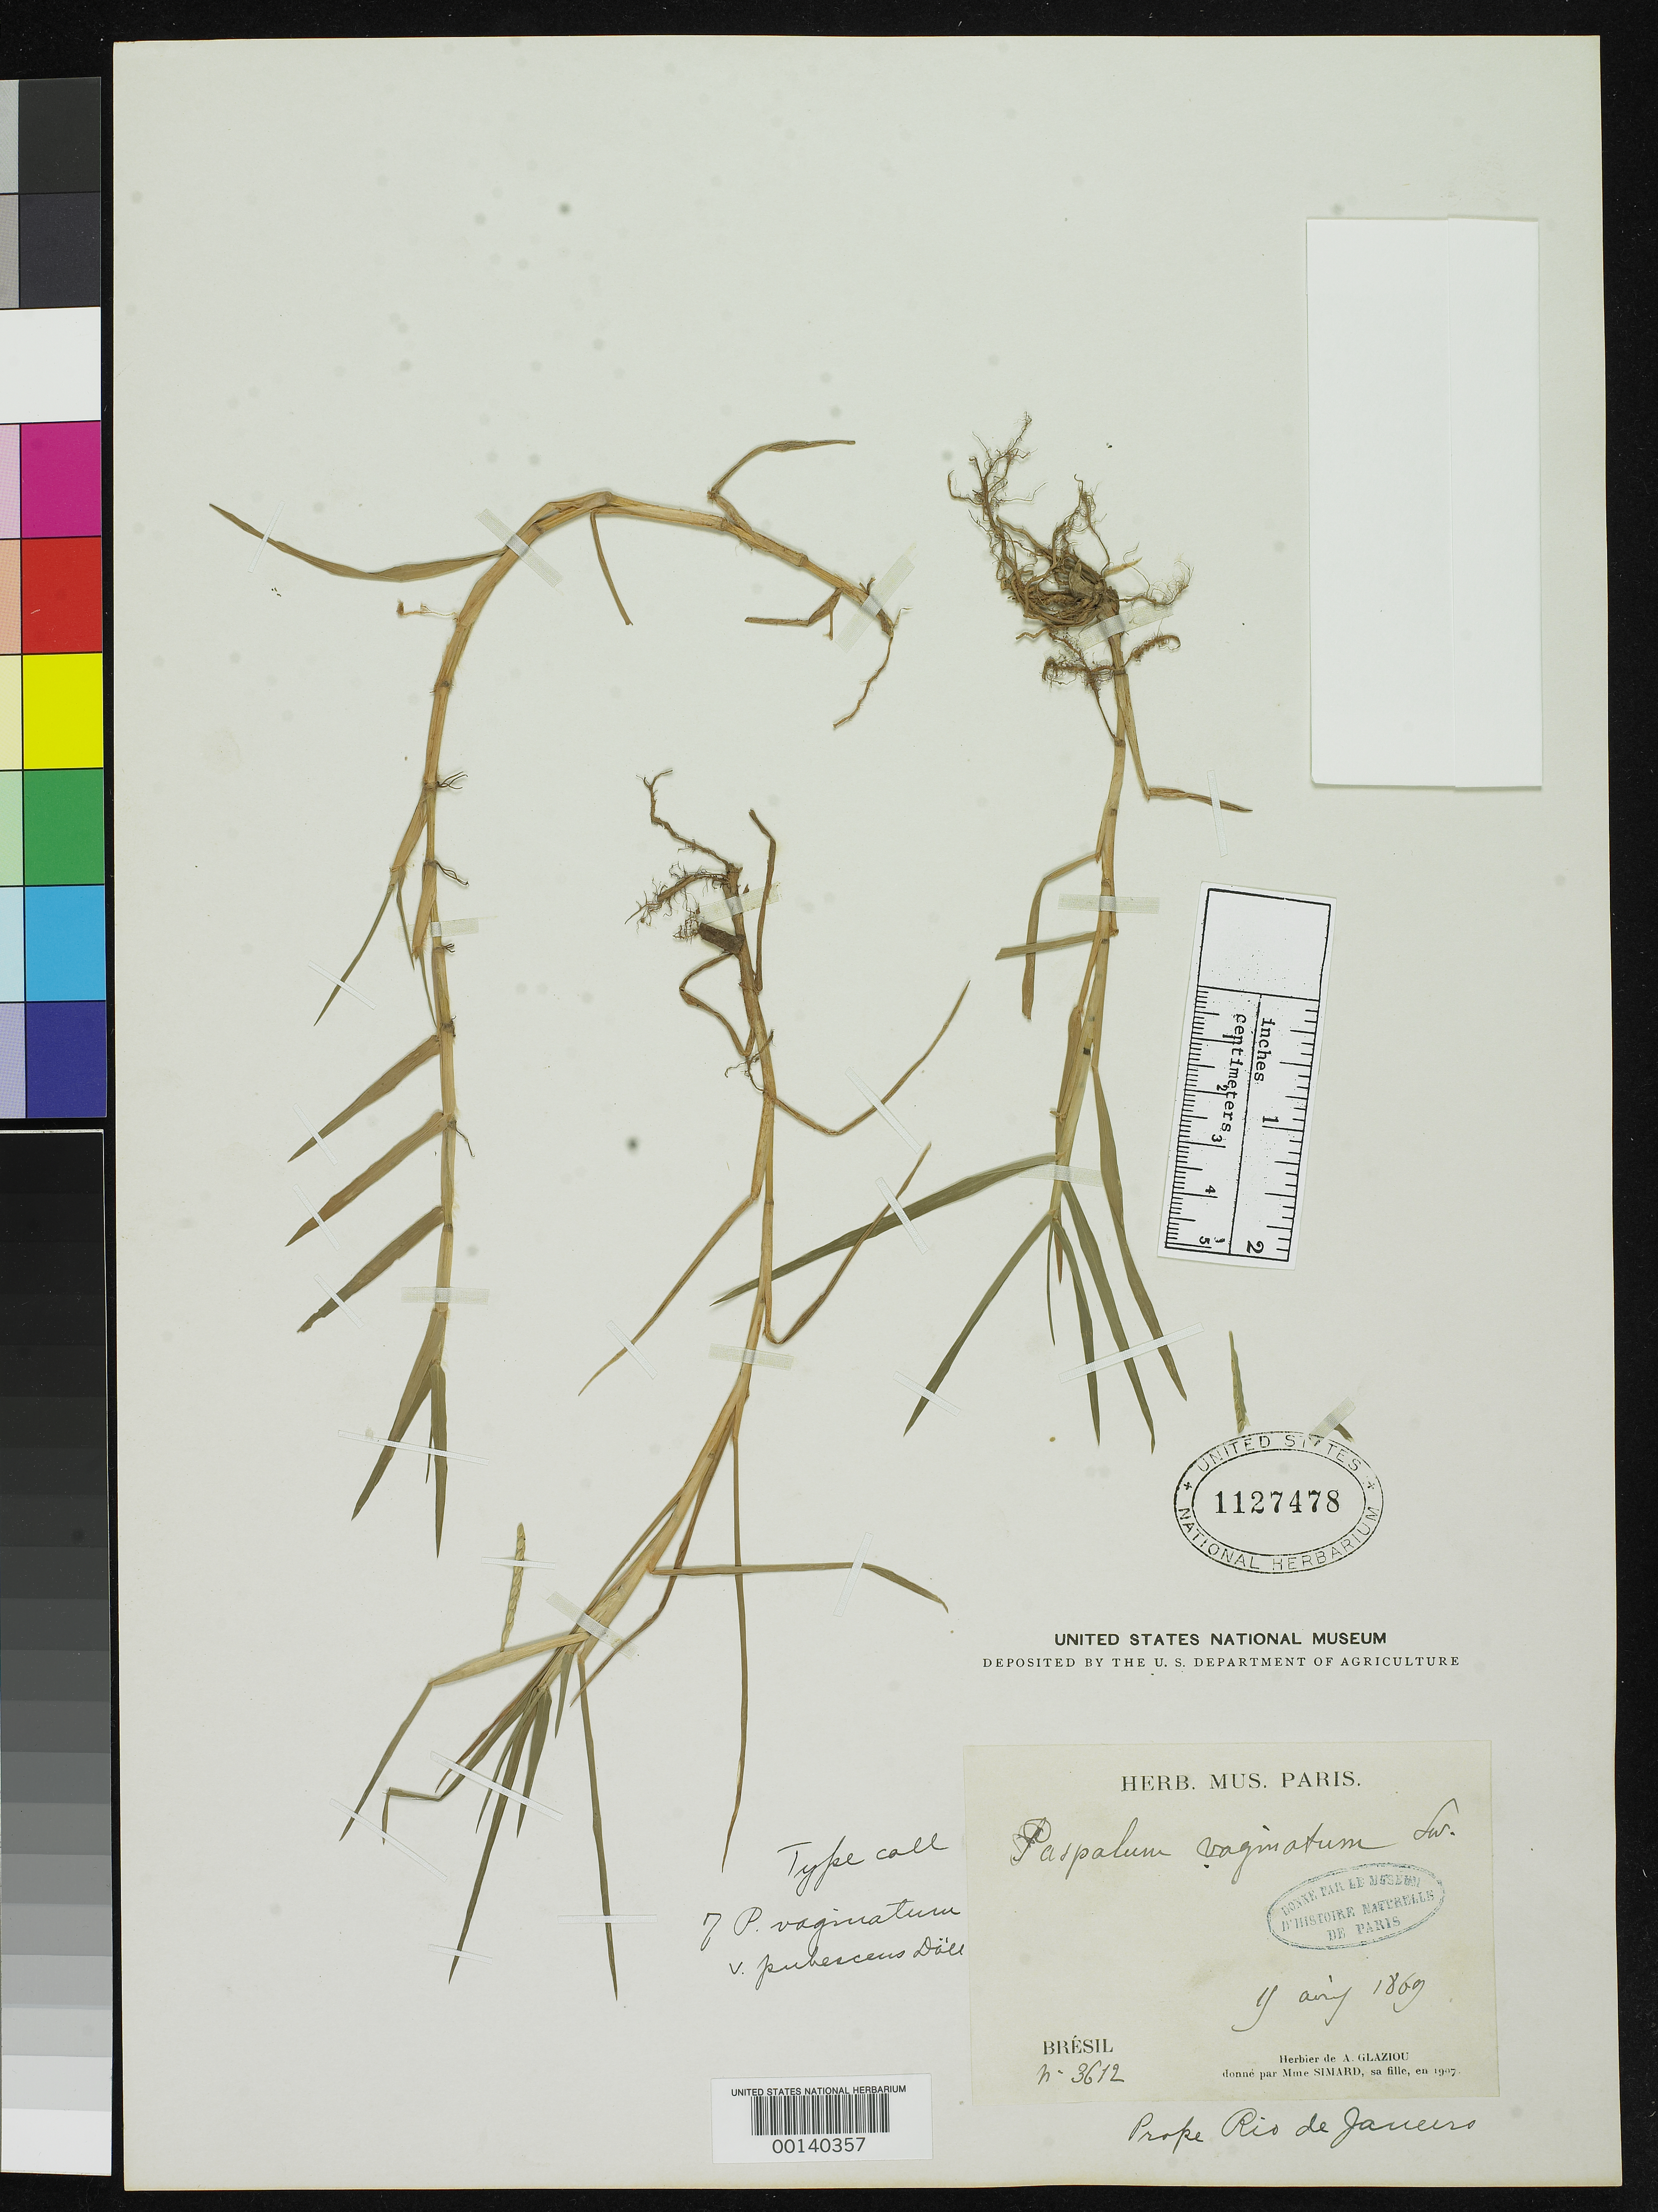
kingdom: Plantae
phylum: Tracheophyta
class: Liliopsida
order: Poales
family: Poaceae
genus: Paspalum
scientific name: Paspalum vaginatum var. pubescens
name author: Döll in Mart.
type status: Syntype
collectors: A. F. M. Glaziou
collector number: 3612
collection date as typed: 11 Aug 1869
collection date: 1869-08-11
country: Brazil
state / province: Rio de Janeiro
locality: Near Rio de Janeiro.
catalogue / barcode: US 1127478